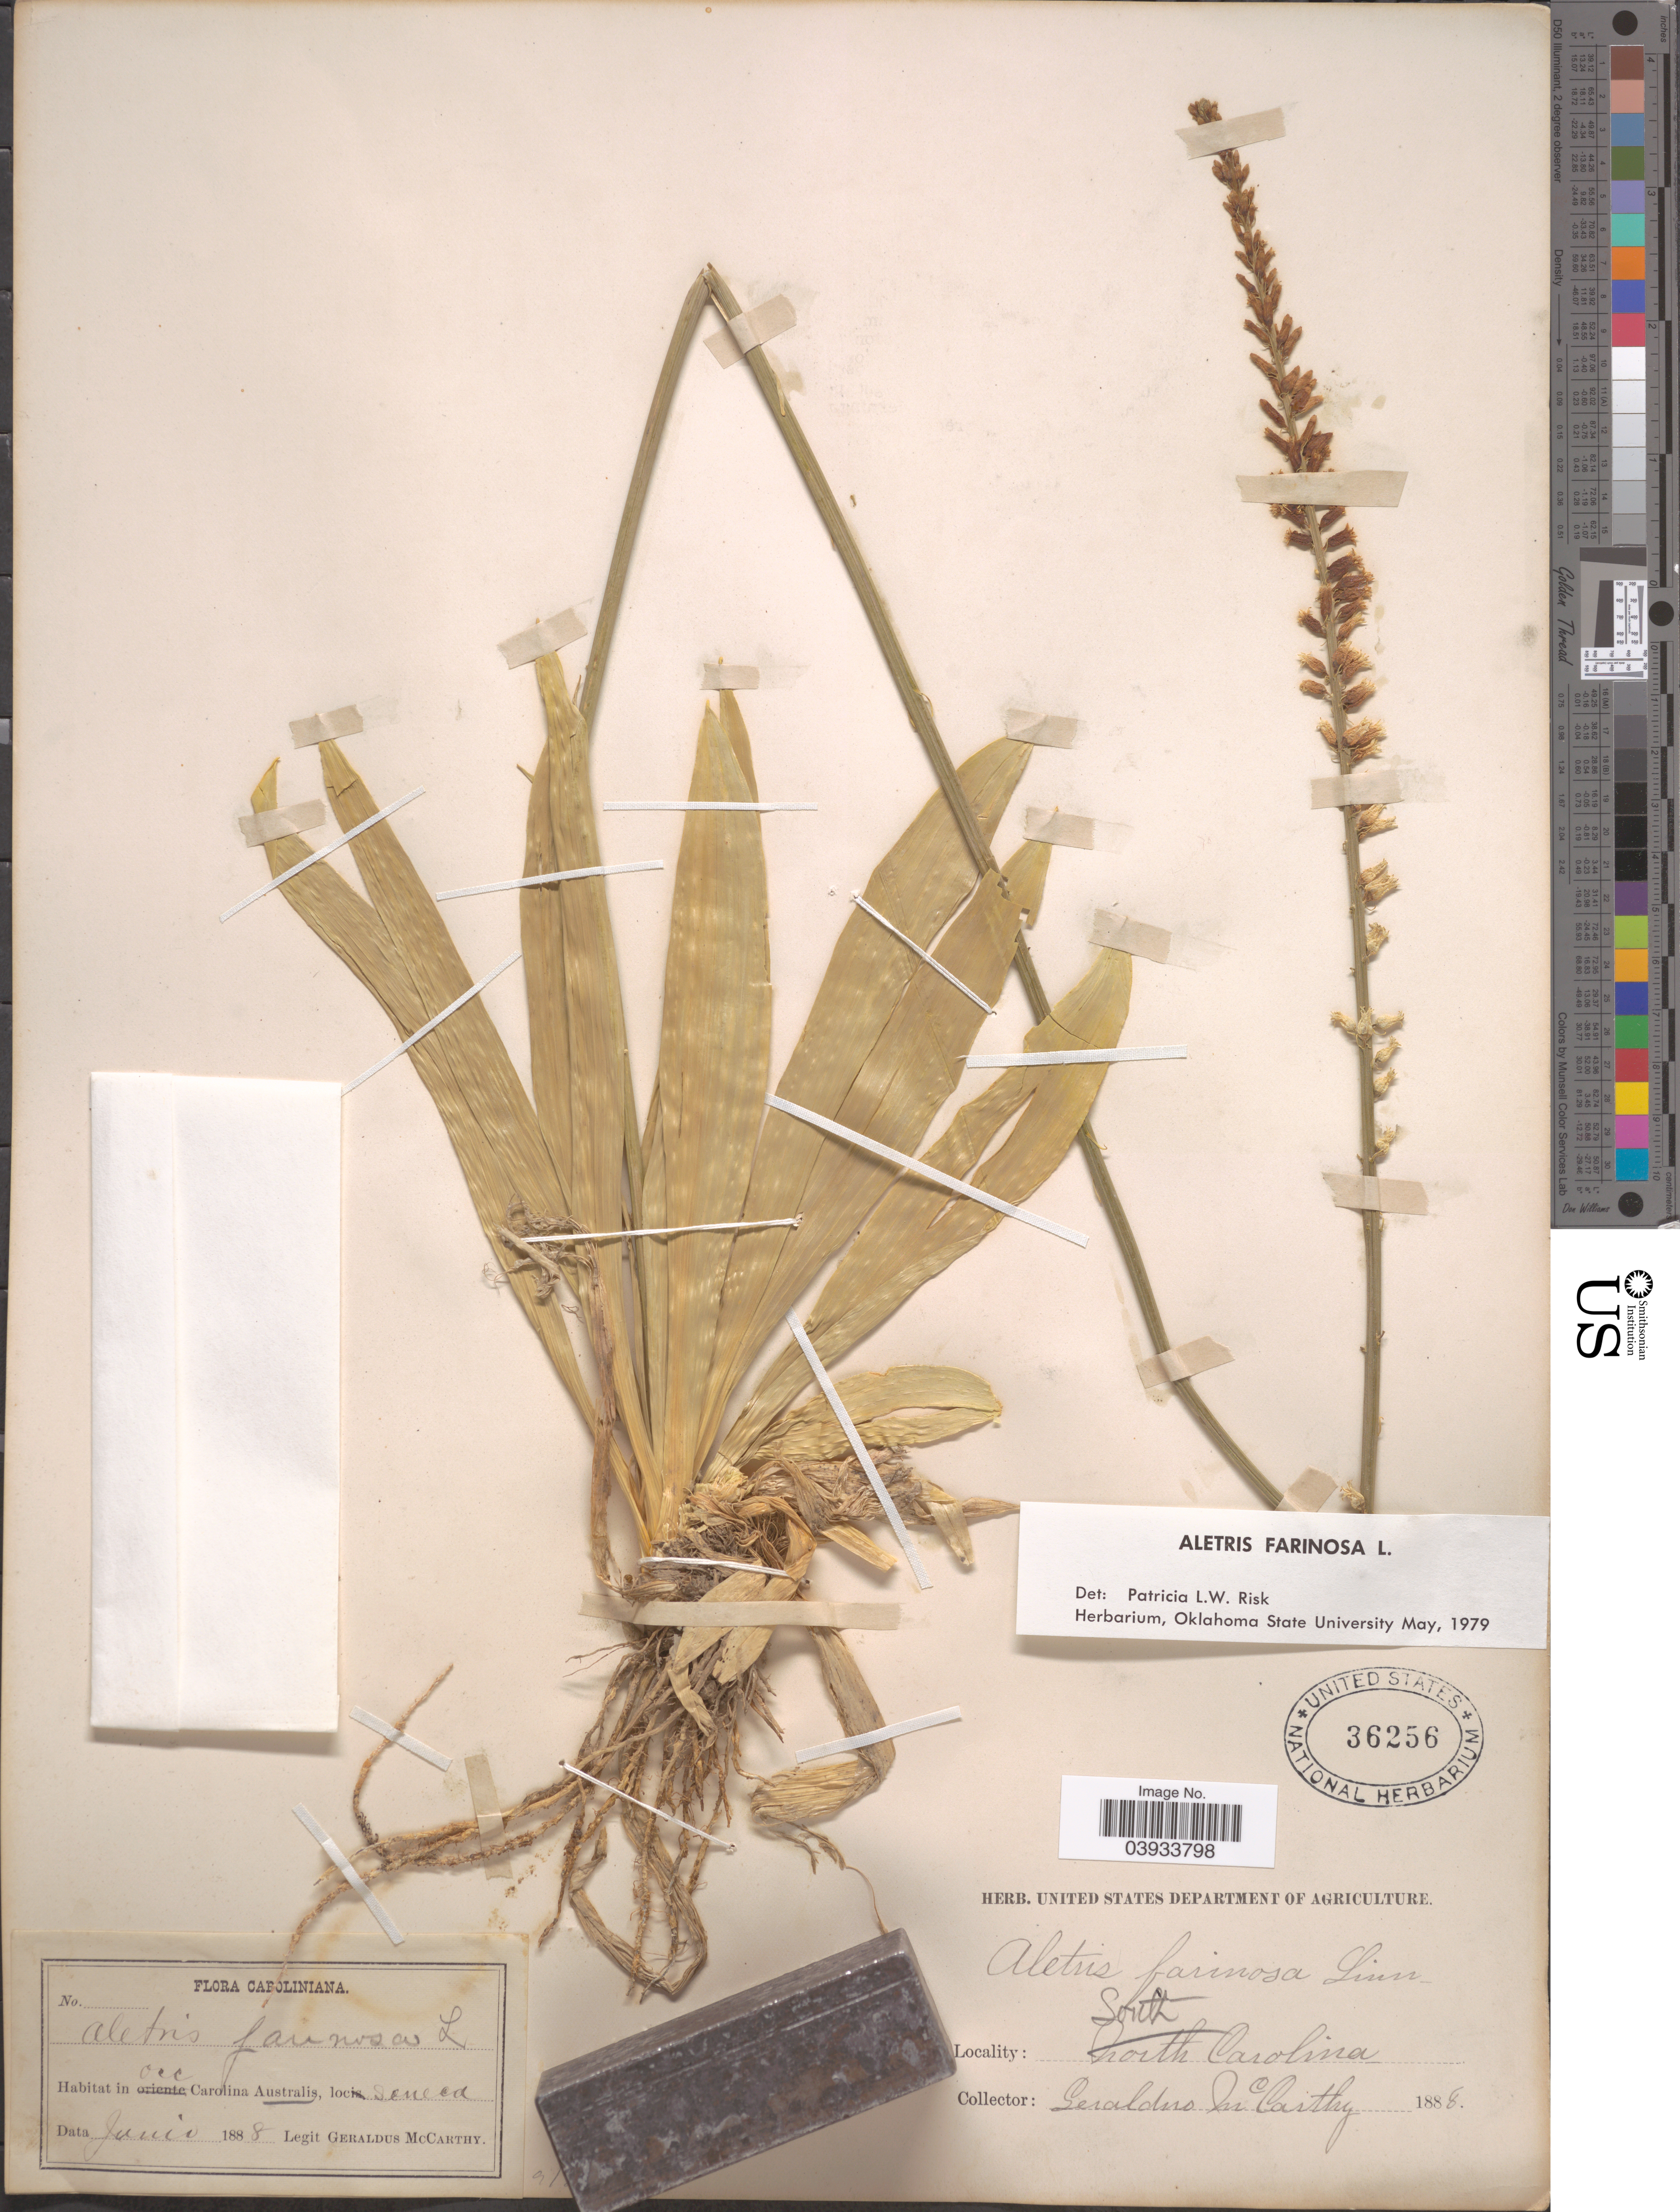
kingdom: Plantae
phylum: Tracheophyta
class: Liliopsida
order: Dioscoreales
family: Nartheciaceae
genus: Aletris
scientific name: Aletris farinosa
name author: L.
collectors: M. McCarthy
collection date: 1888-06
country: United States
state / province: South Carolina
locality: Occ. Carolina Australis, Seneca.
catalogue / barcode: US 36256